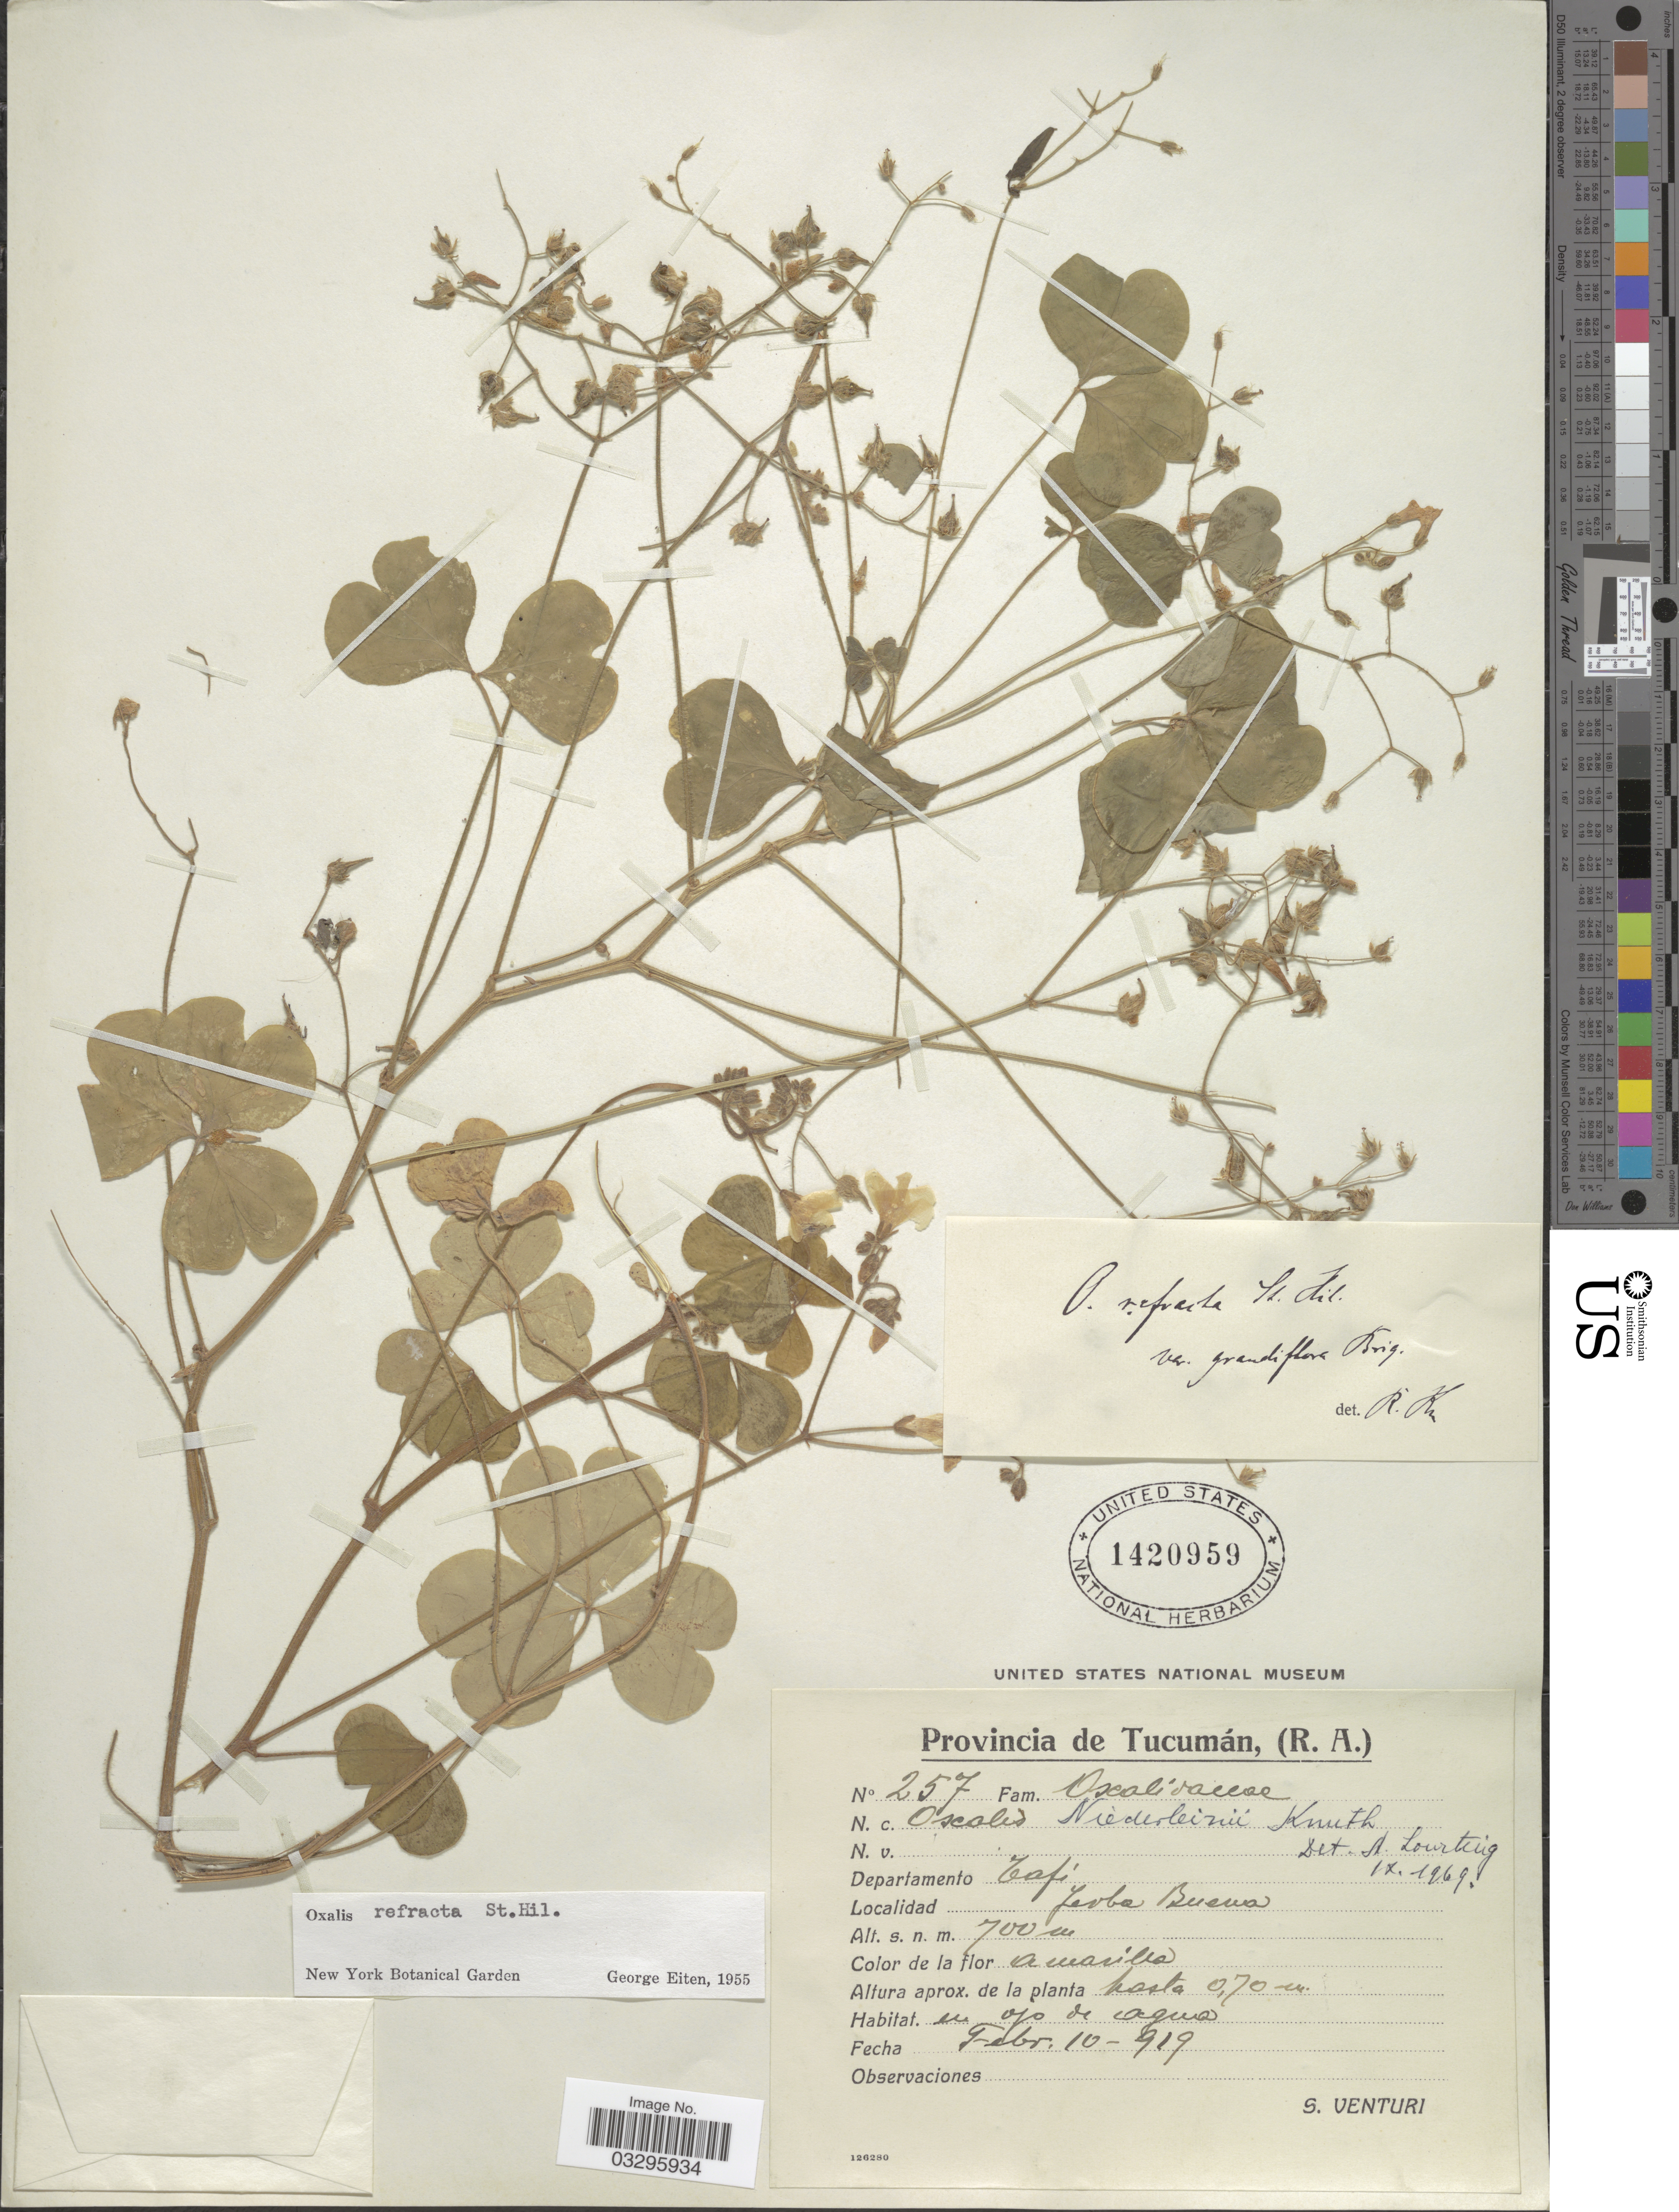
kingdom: Plantae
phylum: Tracheophyta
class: Magnoliopsida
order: Oxalidales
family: Oxalidaceae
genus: Oxalis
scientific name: Oxalis niederleinii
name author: R. Knuth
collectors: S. Venturi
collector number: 257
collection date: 1919-02-10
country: Argentina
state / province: Tucuman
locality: Departamento Tafí. Yerba Buena.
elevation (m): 700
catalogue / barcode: US 1420959